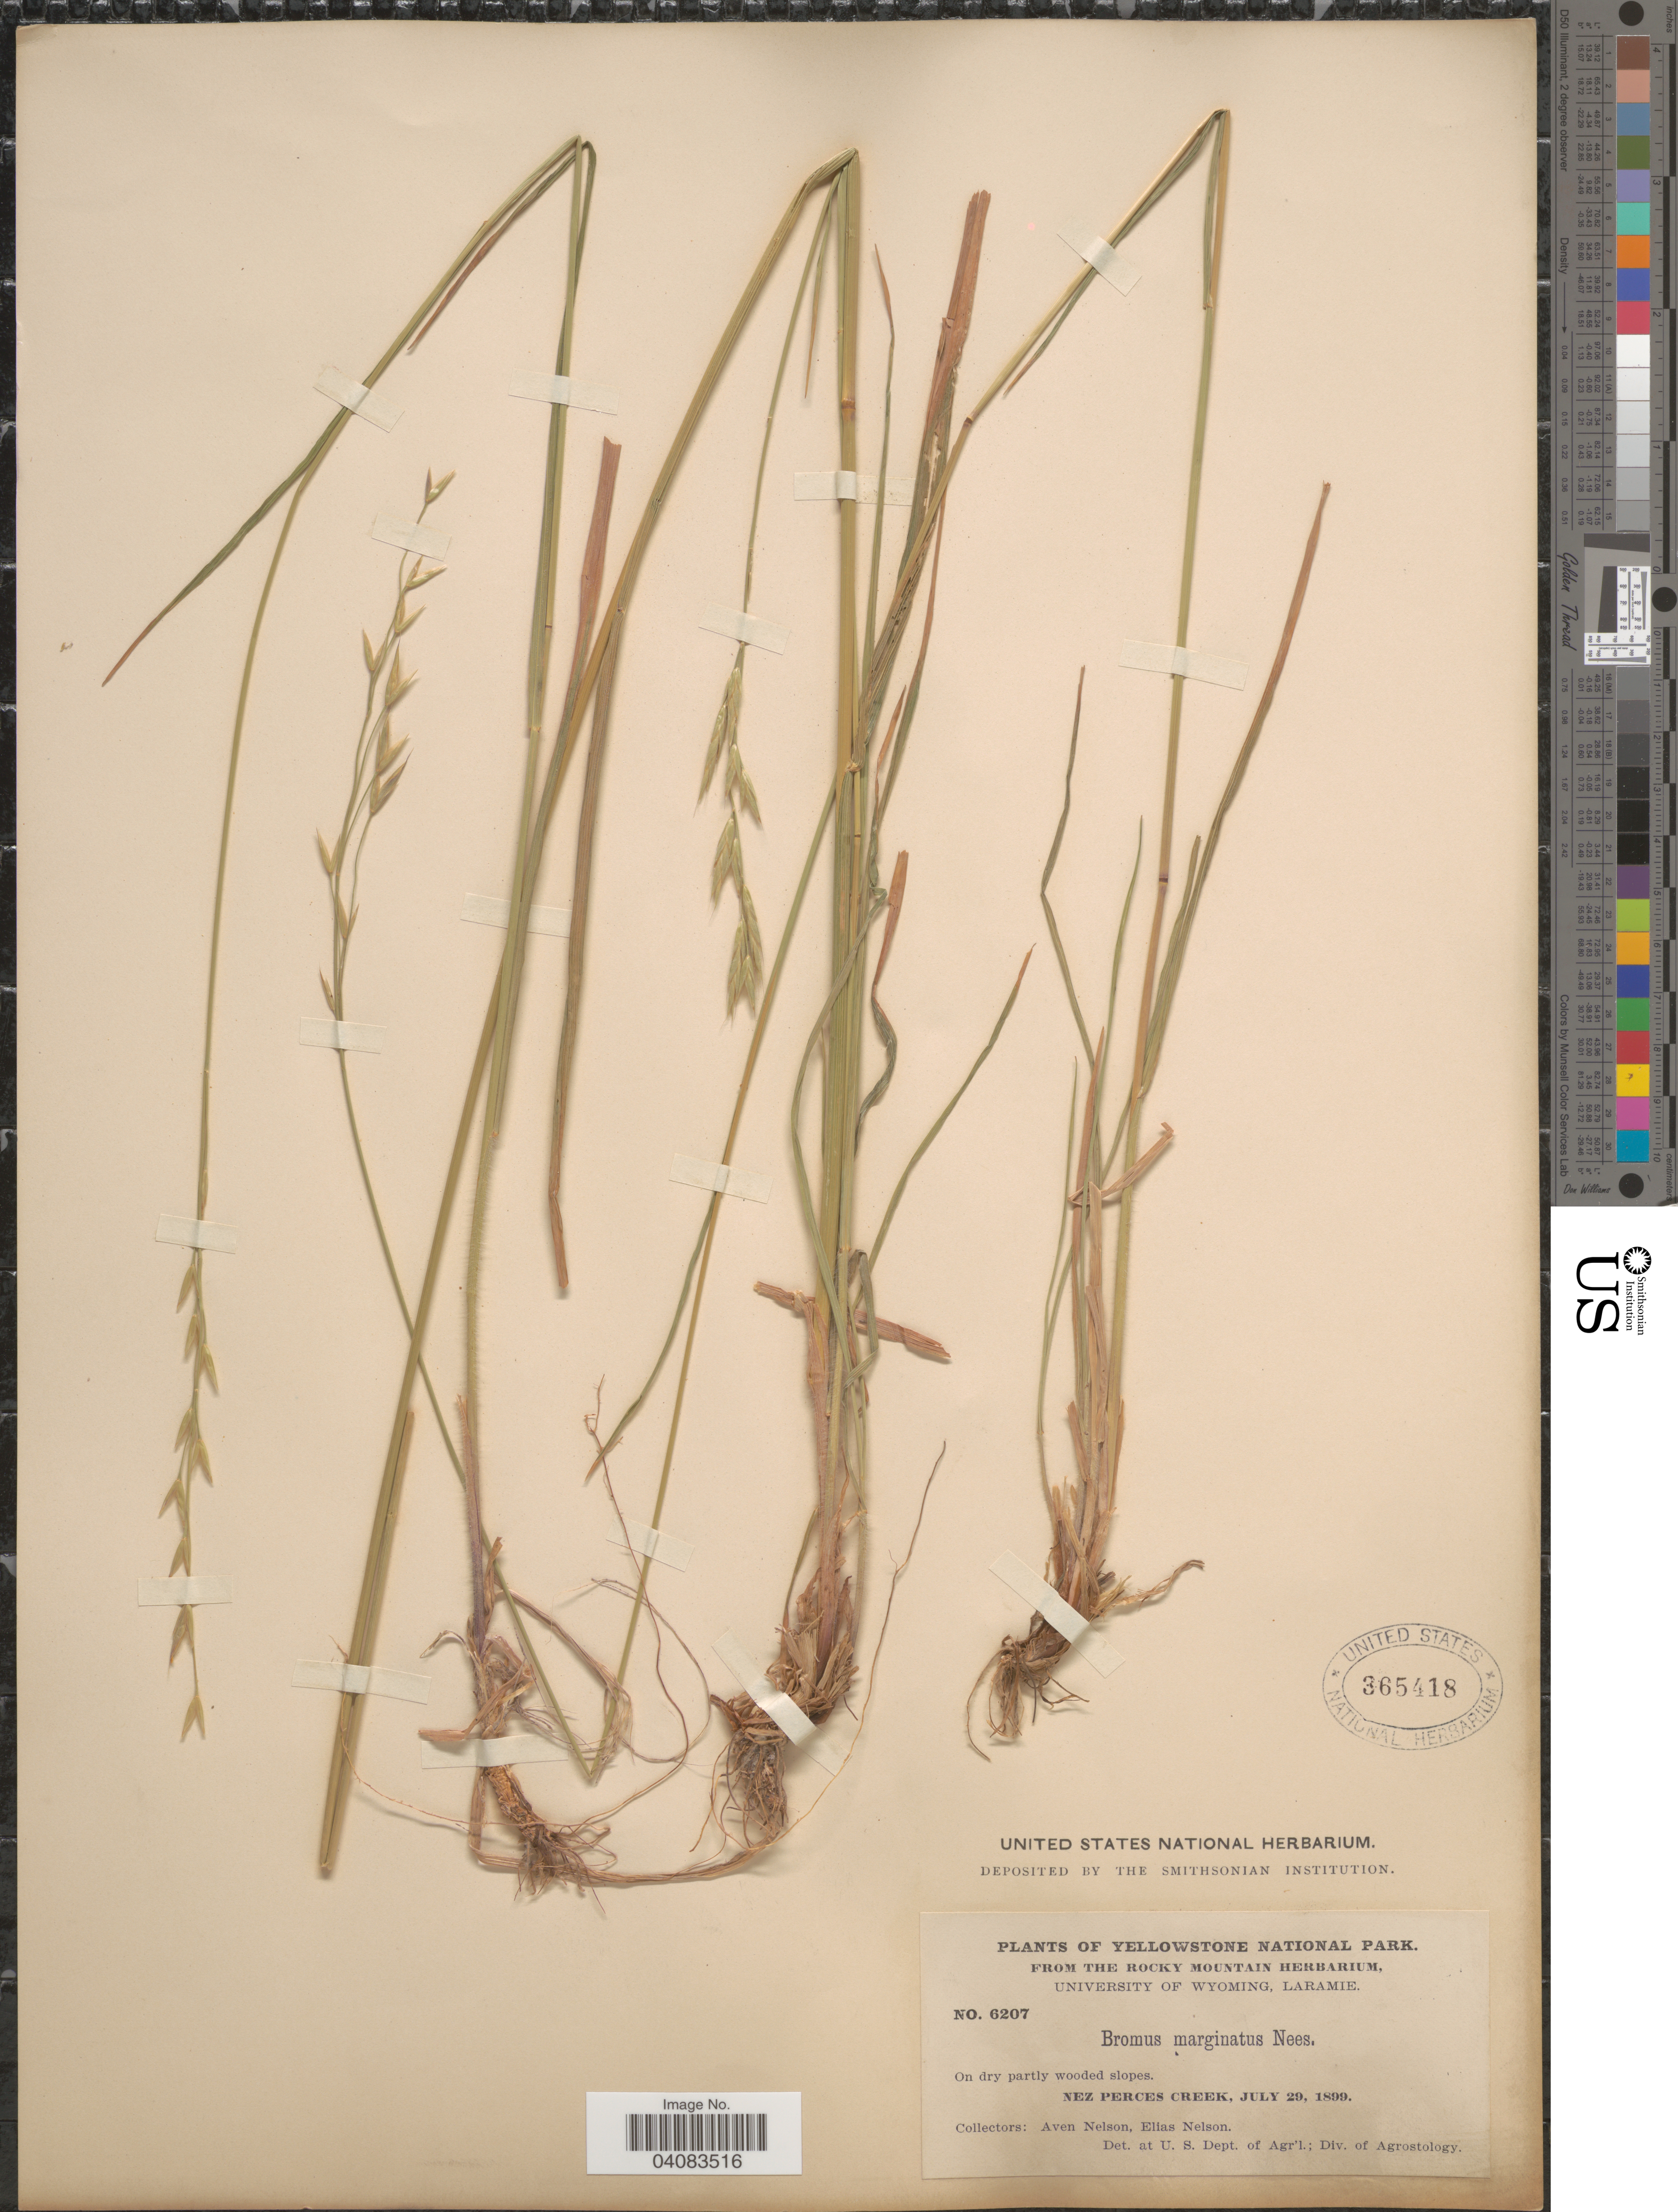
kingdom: Plantae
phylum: Tracheophyta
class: Liliopsida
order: Poales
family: Poaceae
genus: Bromus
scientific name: Bromus marginatus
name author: Nees ex Steud.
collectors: A. Nelson & E. Nelson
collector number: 6207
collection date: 1899-07-29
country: United States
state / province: Wyoming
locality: On dry partly wooded slopes. Yellowstone National Park. Nez Perces Creek.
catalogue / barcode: US 365418